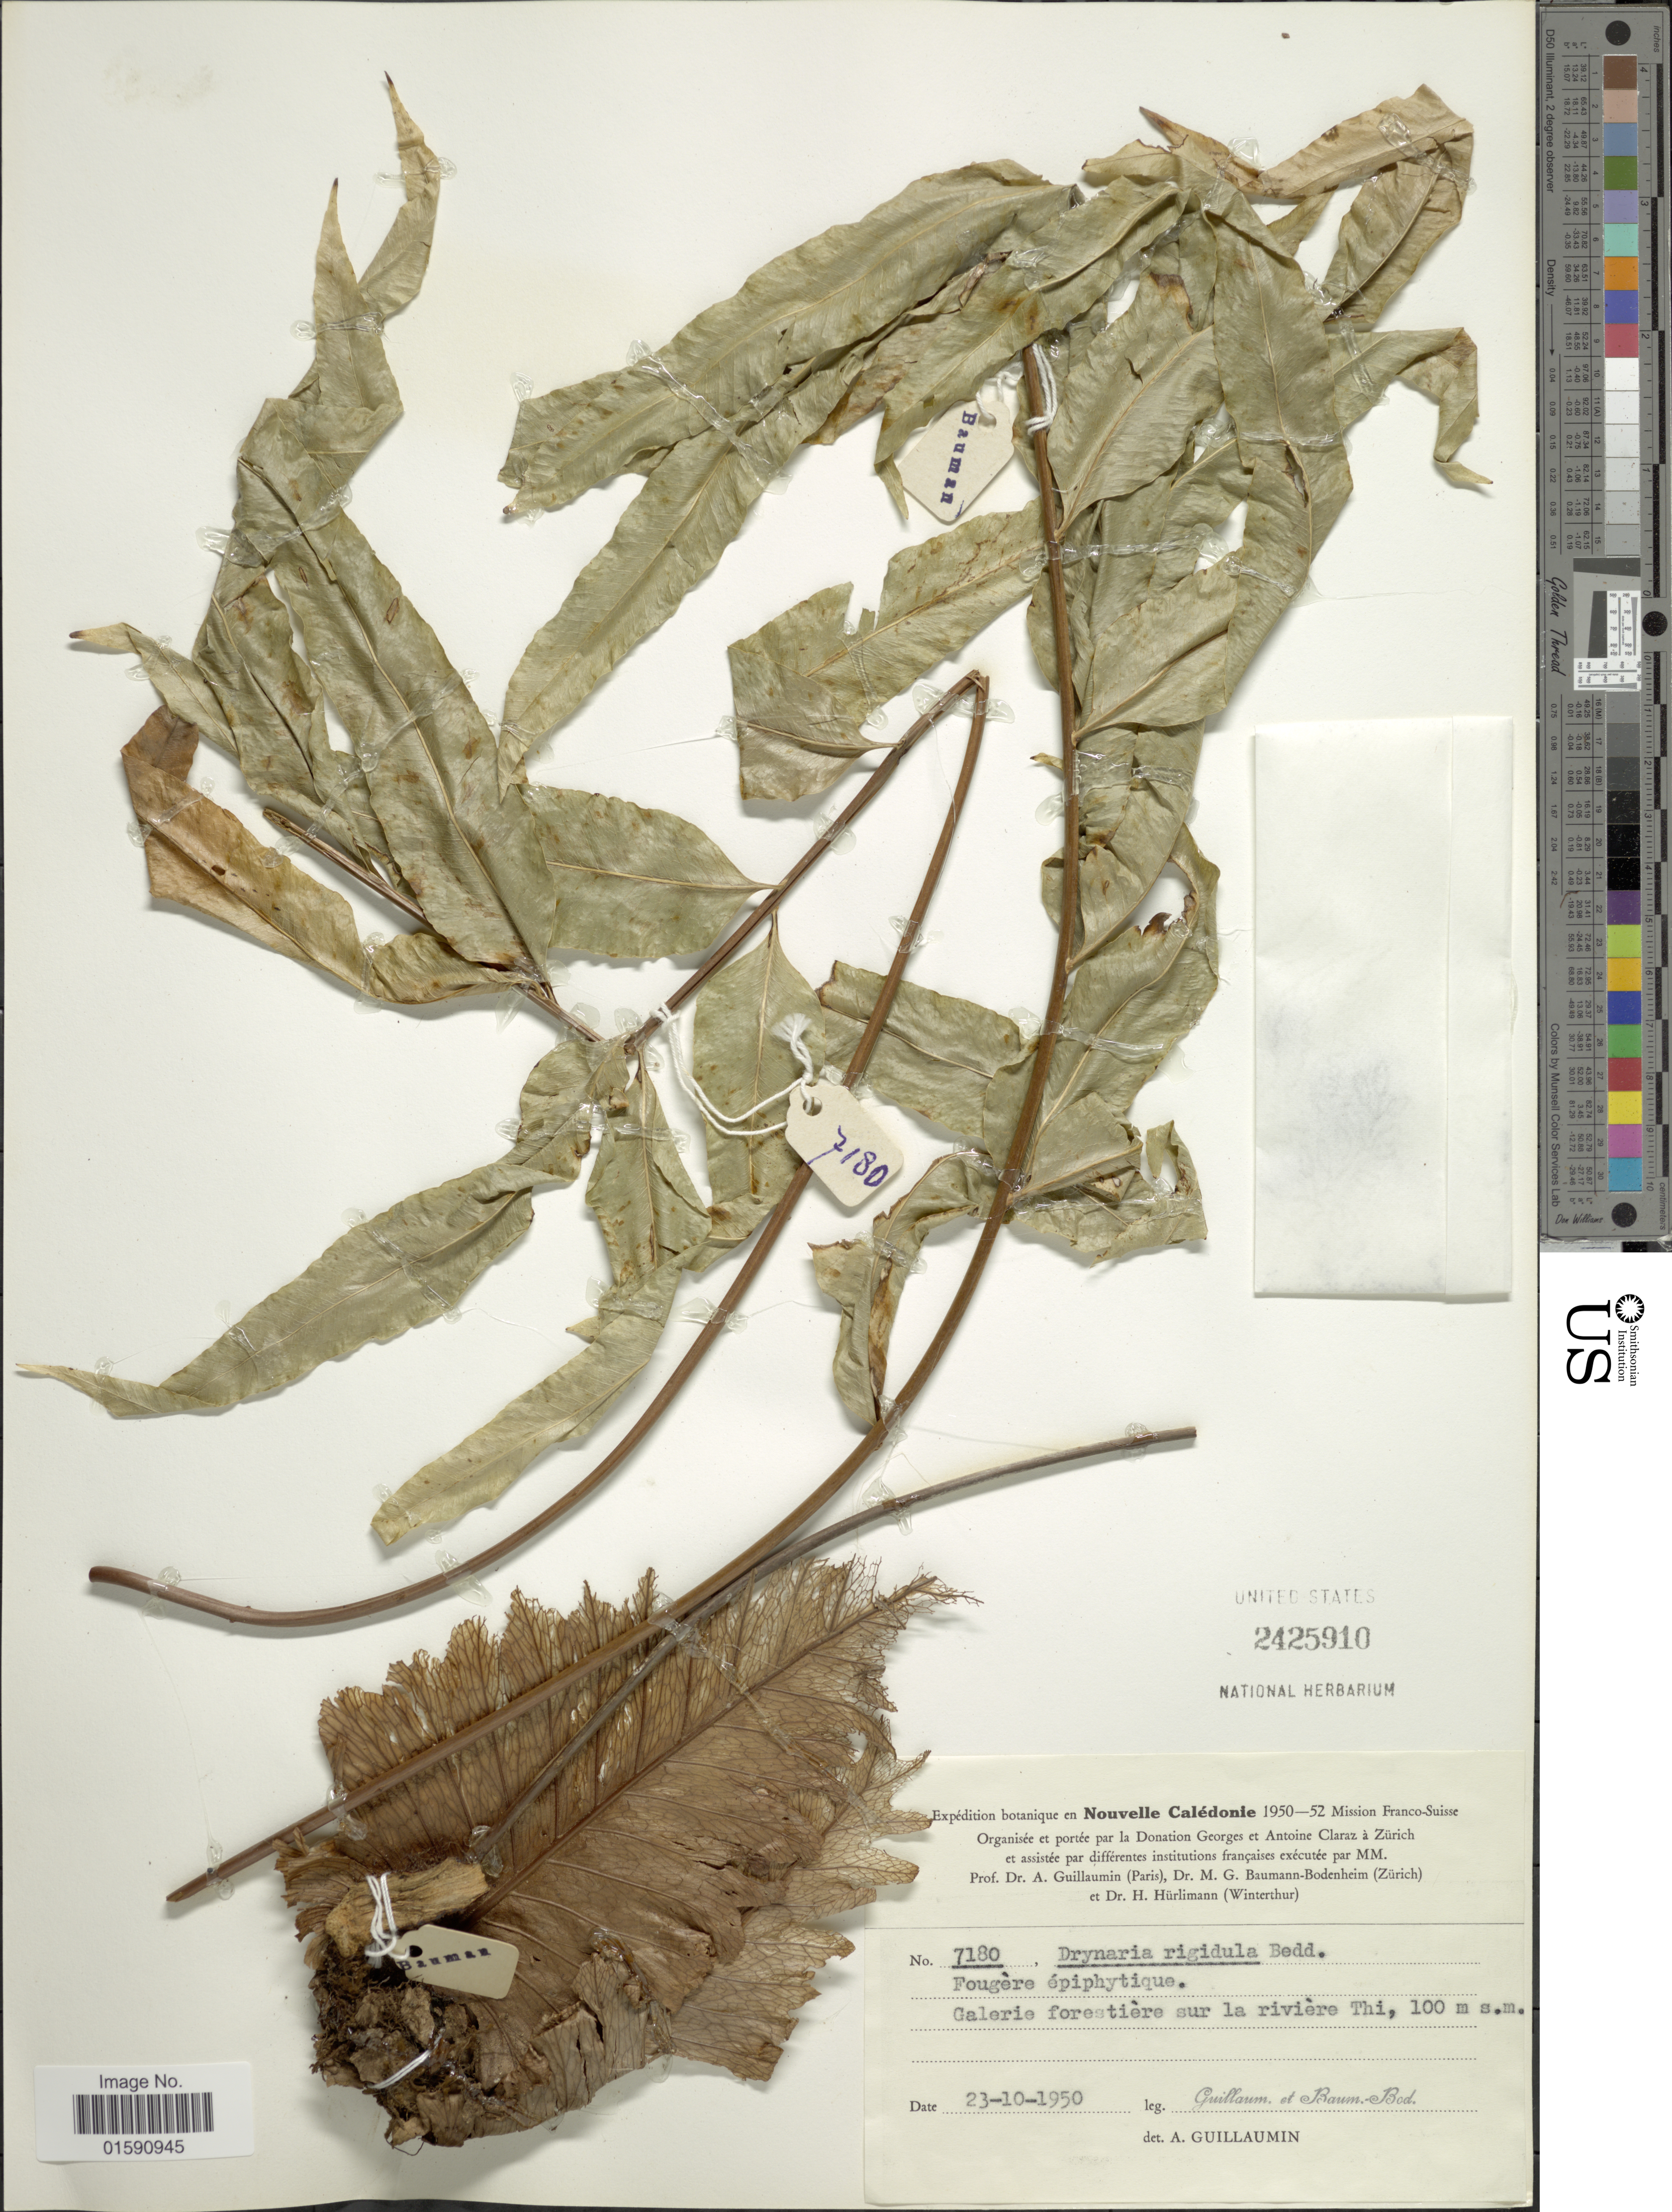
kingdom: Plantae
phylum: Tracheophyta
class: Polypodiopsida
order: Polypodiales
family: Polypodiaceae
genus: Drynaria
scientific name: Drynaria rigidula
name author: (Sw.) Bedd.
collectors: A. Guillaumin & M. G. Baumann-Bodenheim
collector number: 7180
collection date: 1950-10-23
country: New Caledonia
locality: Fougere epiphyte. Galerie forentiere sur la riviere Thi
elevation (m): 100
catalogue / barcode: US 2425910